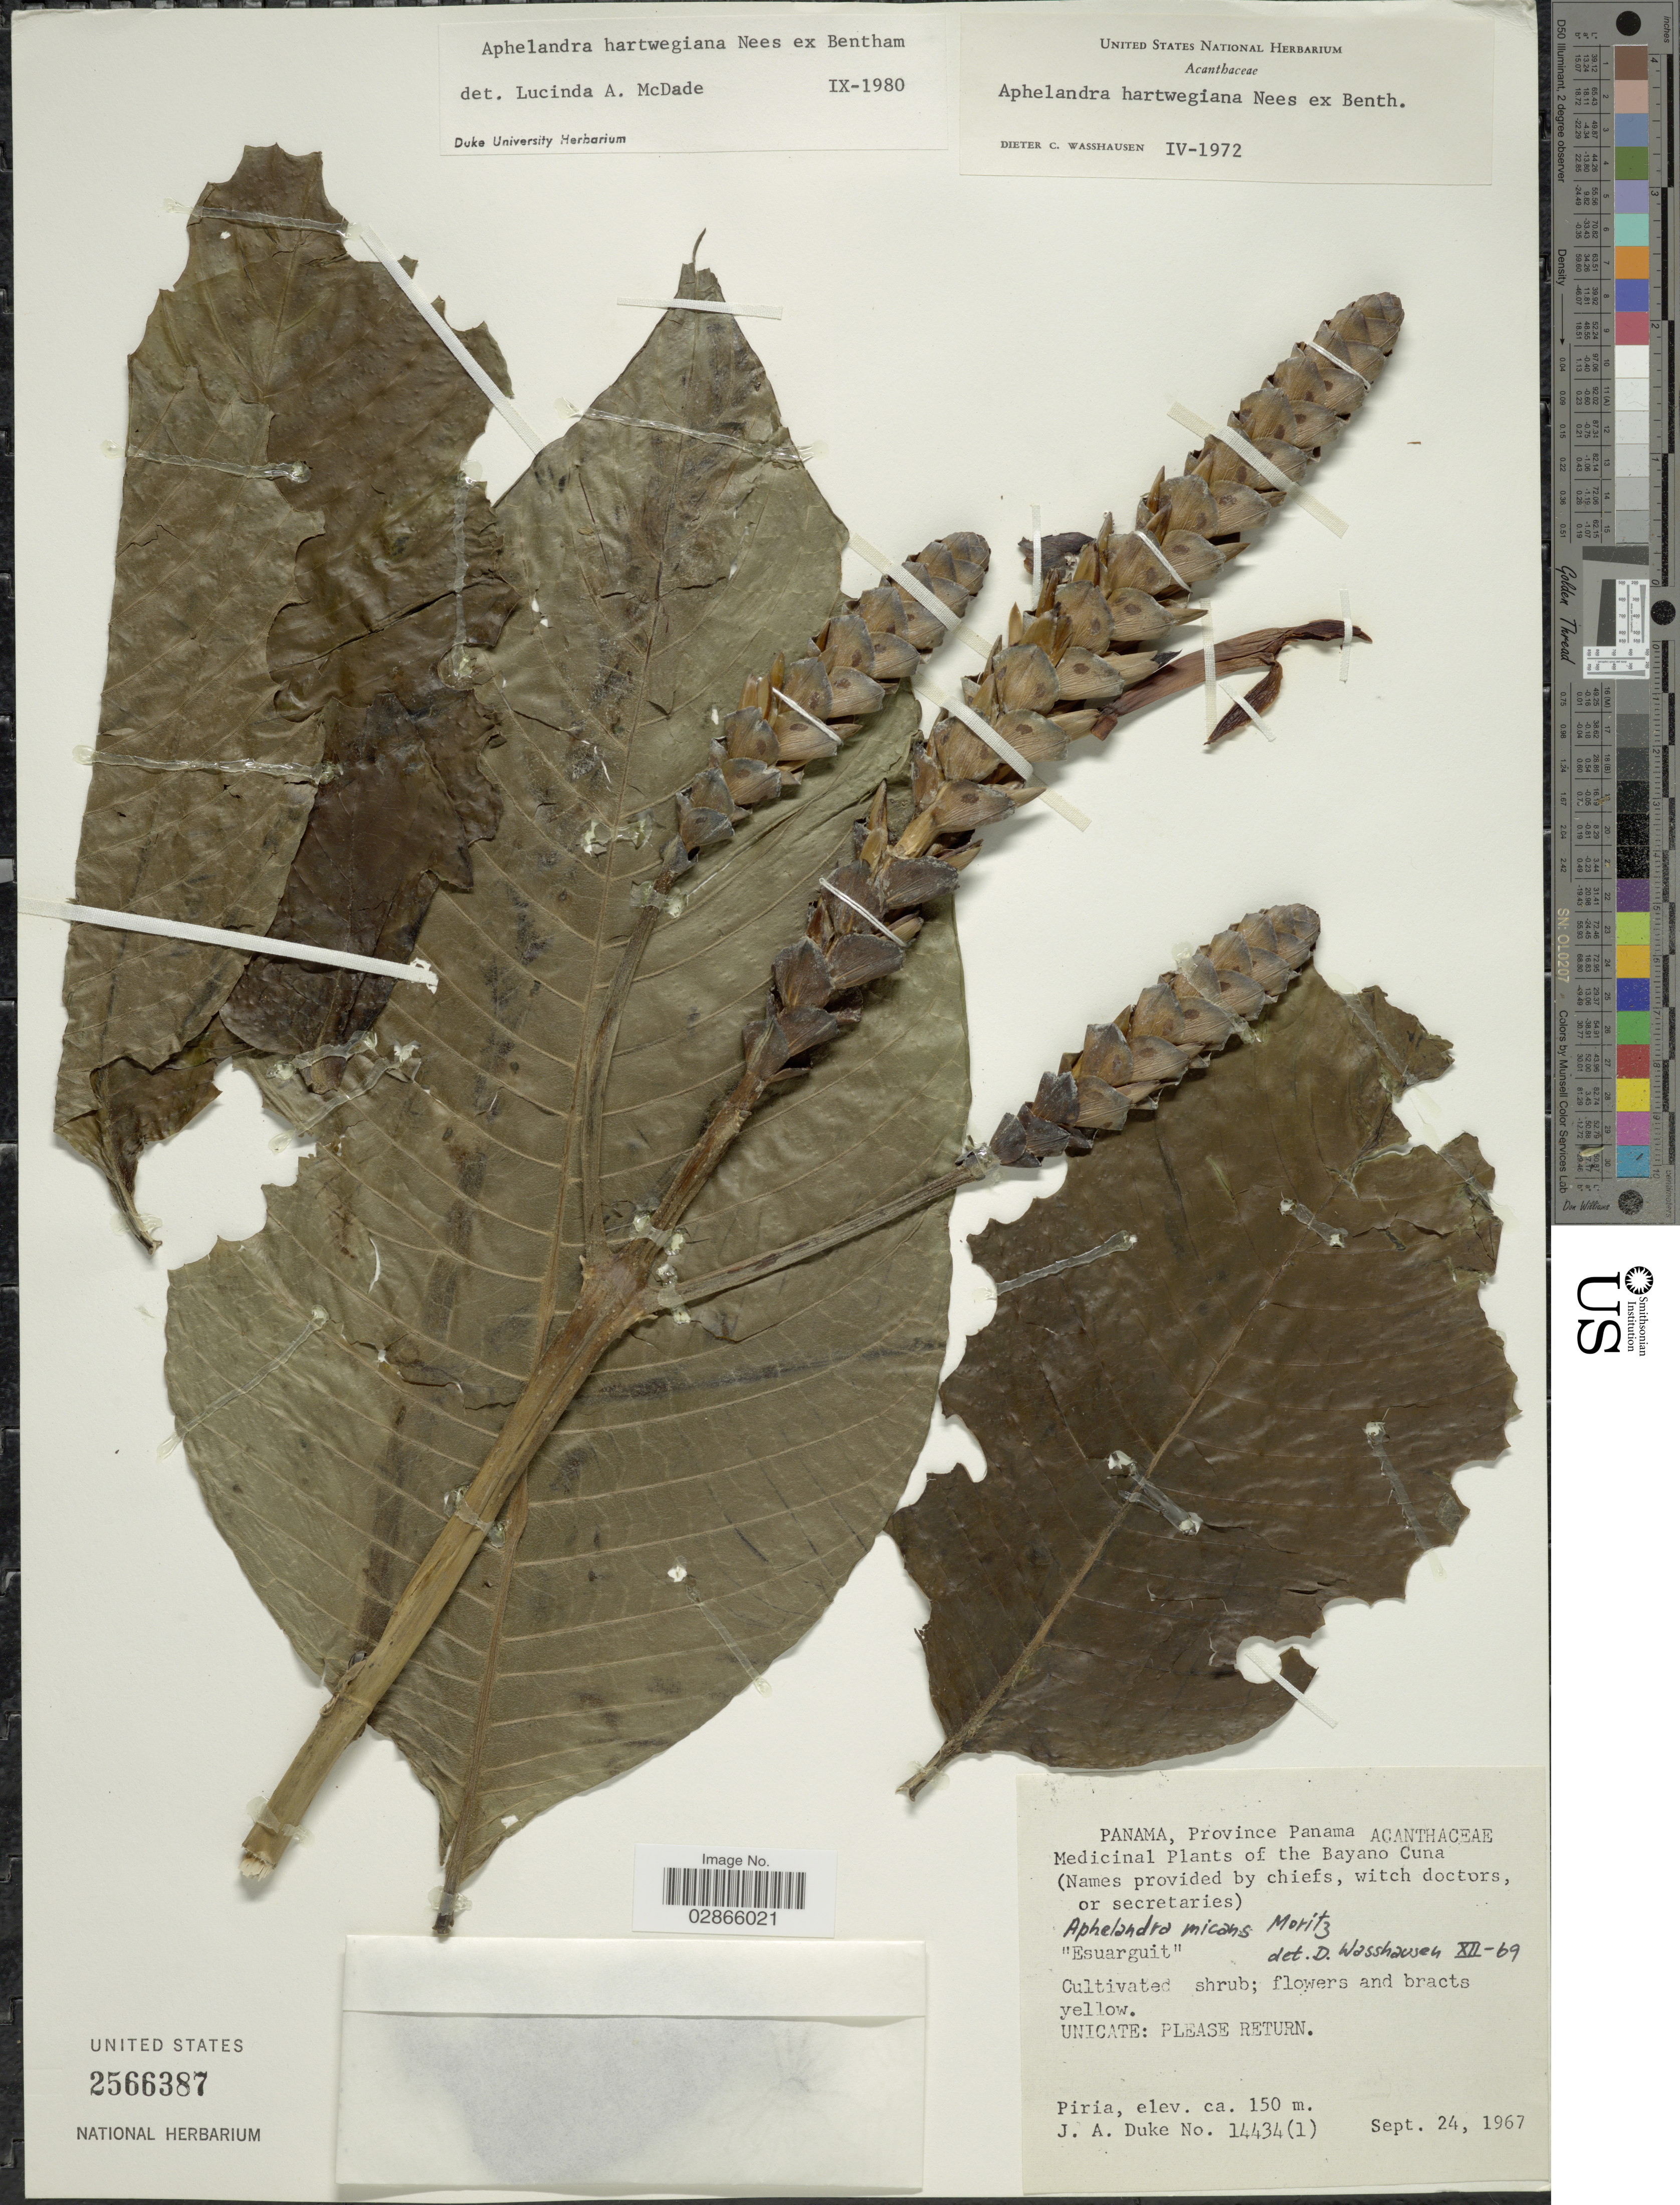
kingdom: Plantae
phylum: Tracheophyta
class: Magnoliopsida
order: Lamiales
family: Acanthaceae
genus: Aphelandra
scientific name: Aphelandra hartwegiana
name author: Nees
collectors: J. A. Duke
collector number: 14434(1)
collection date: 1967-09-24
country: Panama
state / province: Panamá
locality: Piria.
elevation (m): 150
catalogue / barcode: US 2566387